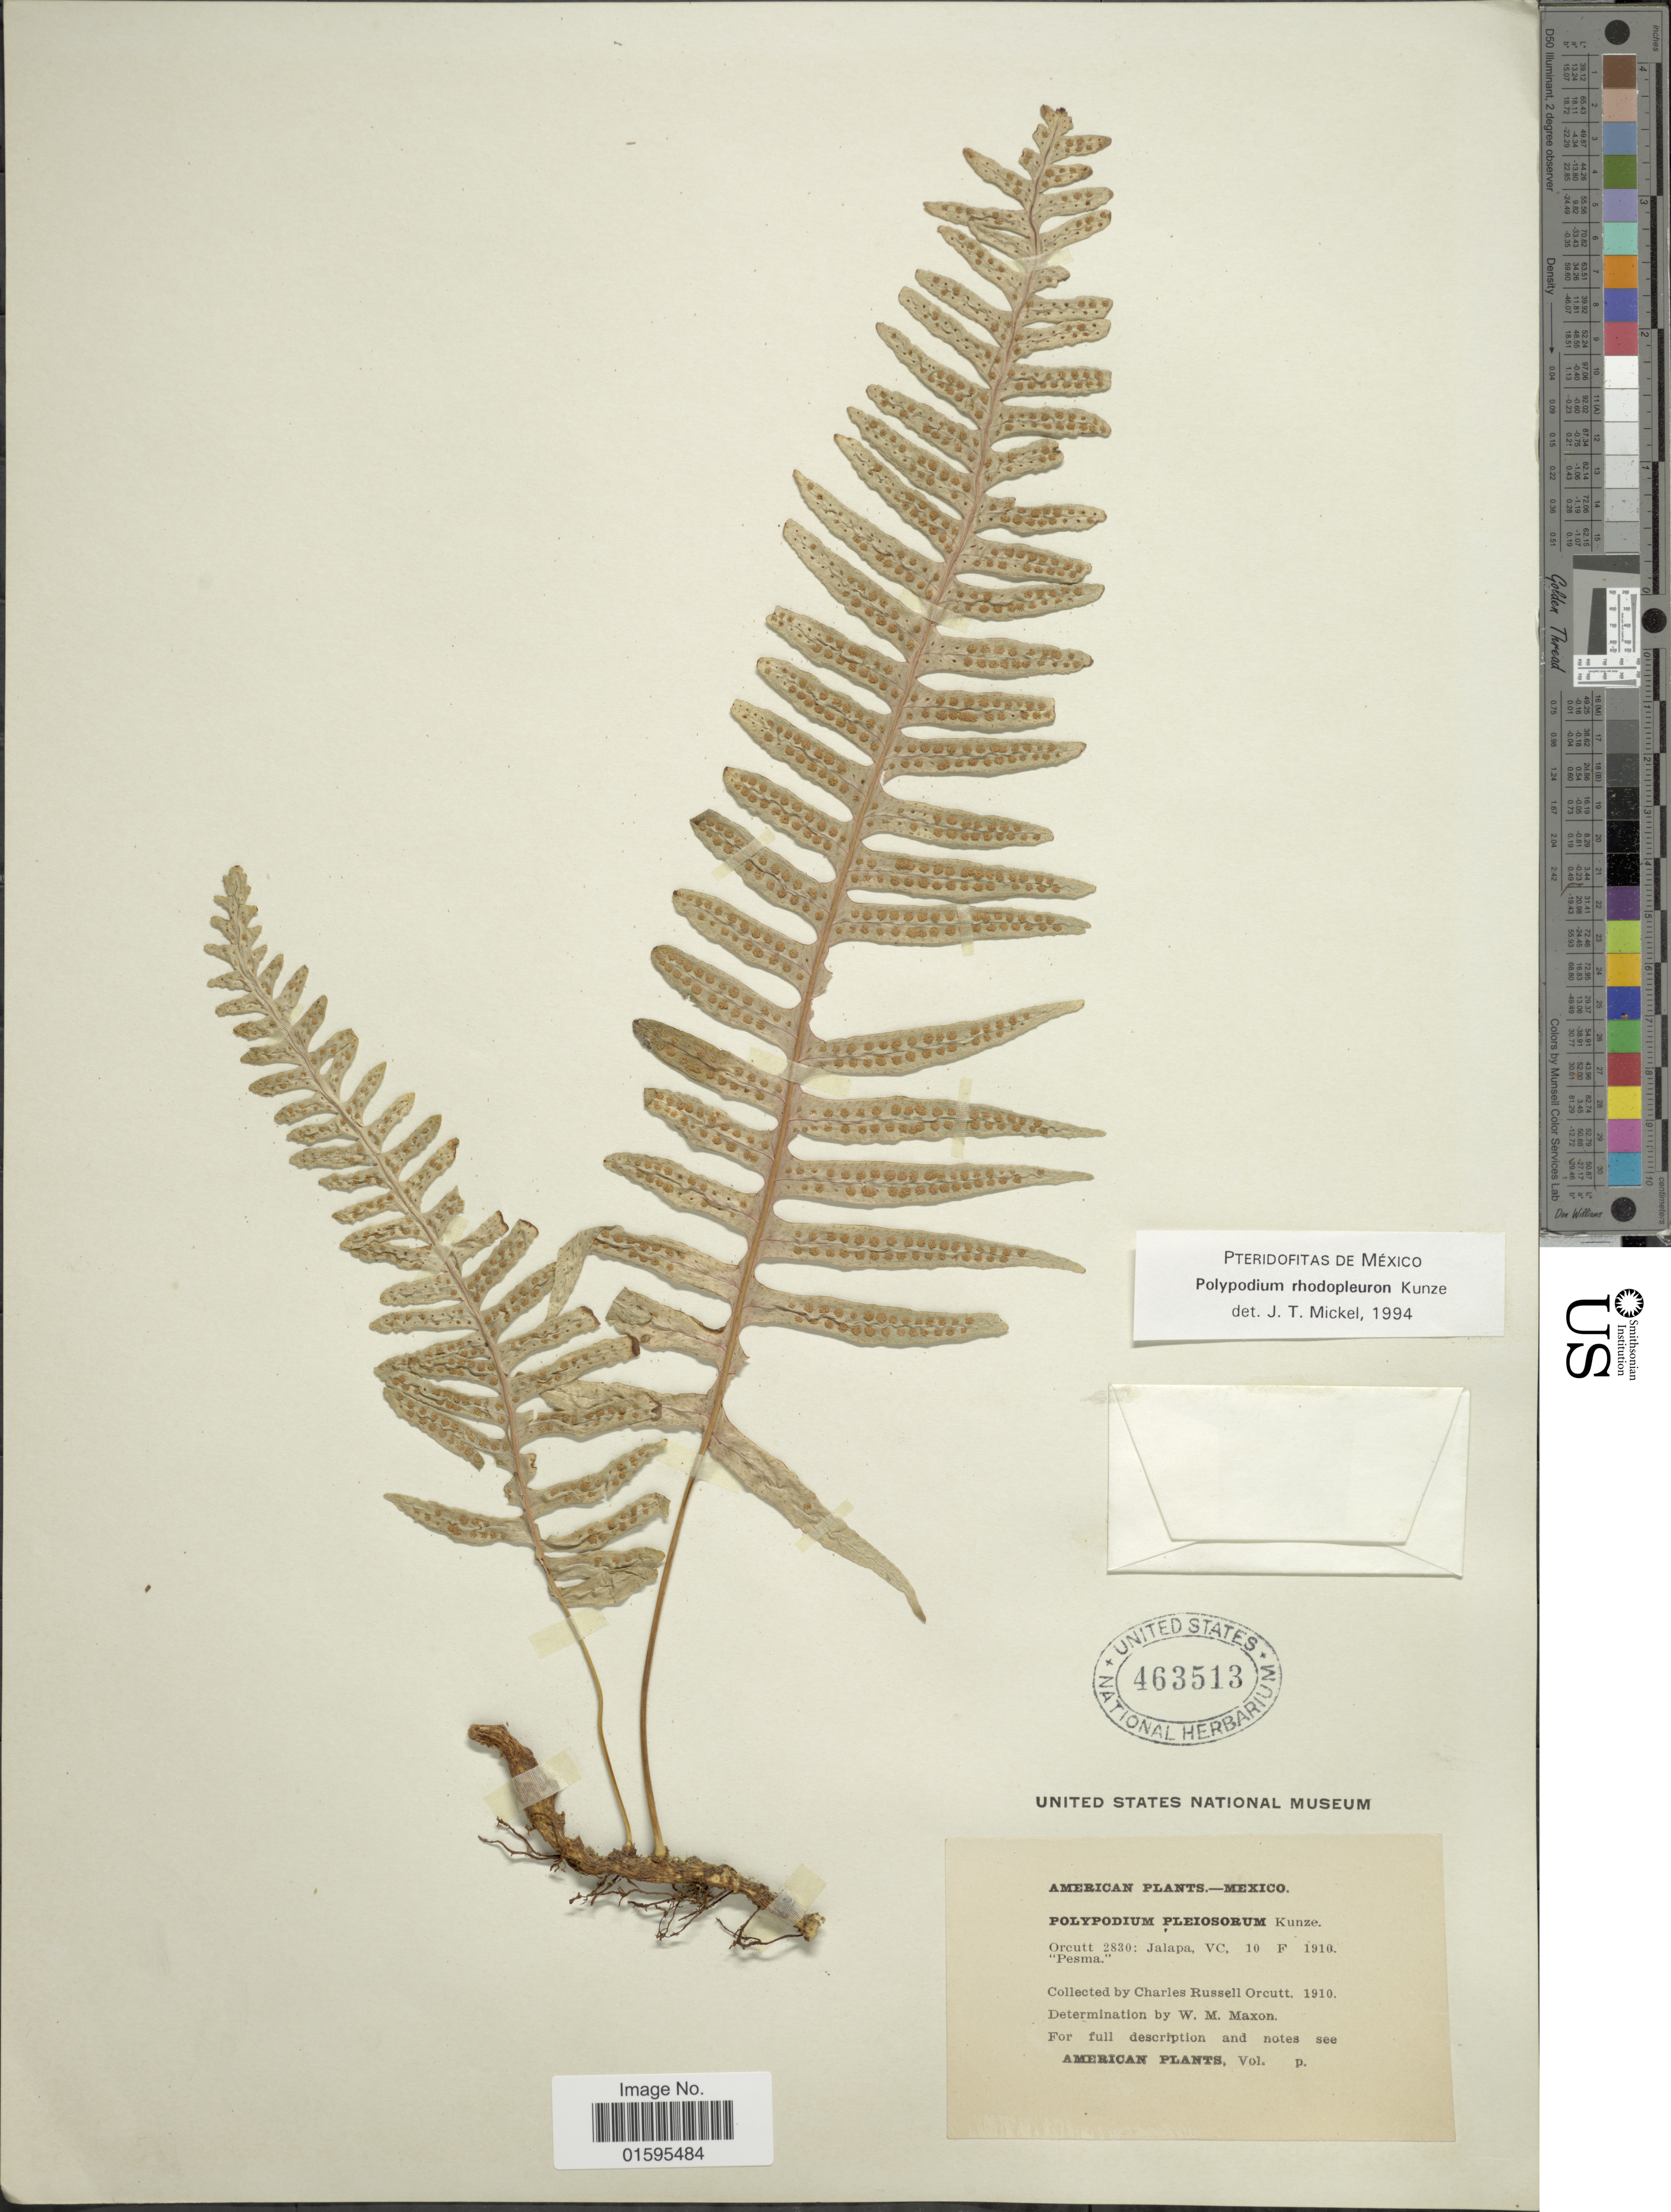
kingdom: Plantae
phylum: Tracheophyta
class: Polypodiopsida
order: Polypodiales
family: Polypodiaceae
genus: Polypodium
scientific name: Polypodium rhodopleuron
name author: Kunze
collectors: -- Orcutt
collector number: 2830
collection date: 1910-02-10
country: Mexico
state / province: Veracruz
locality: Jalapa, VC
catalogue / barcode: US 463513